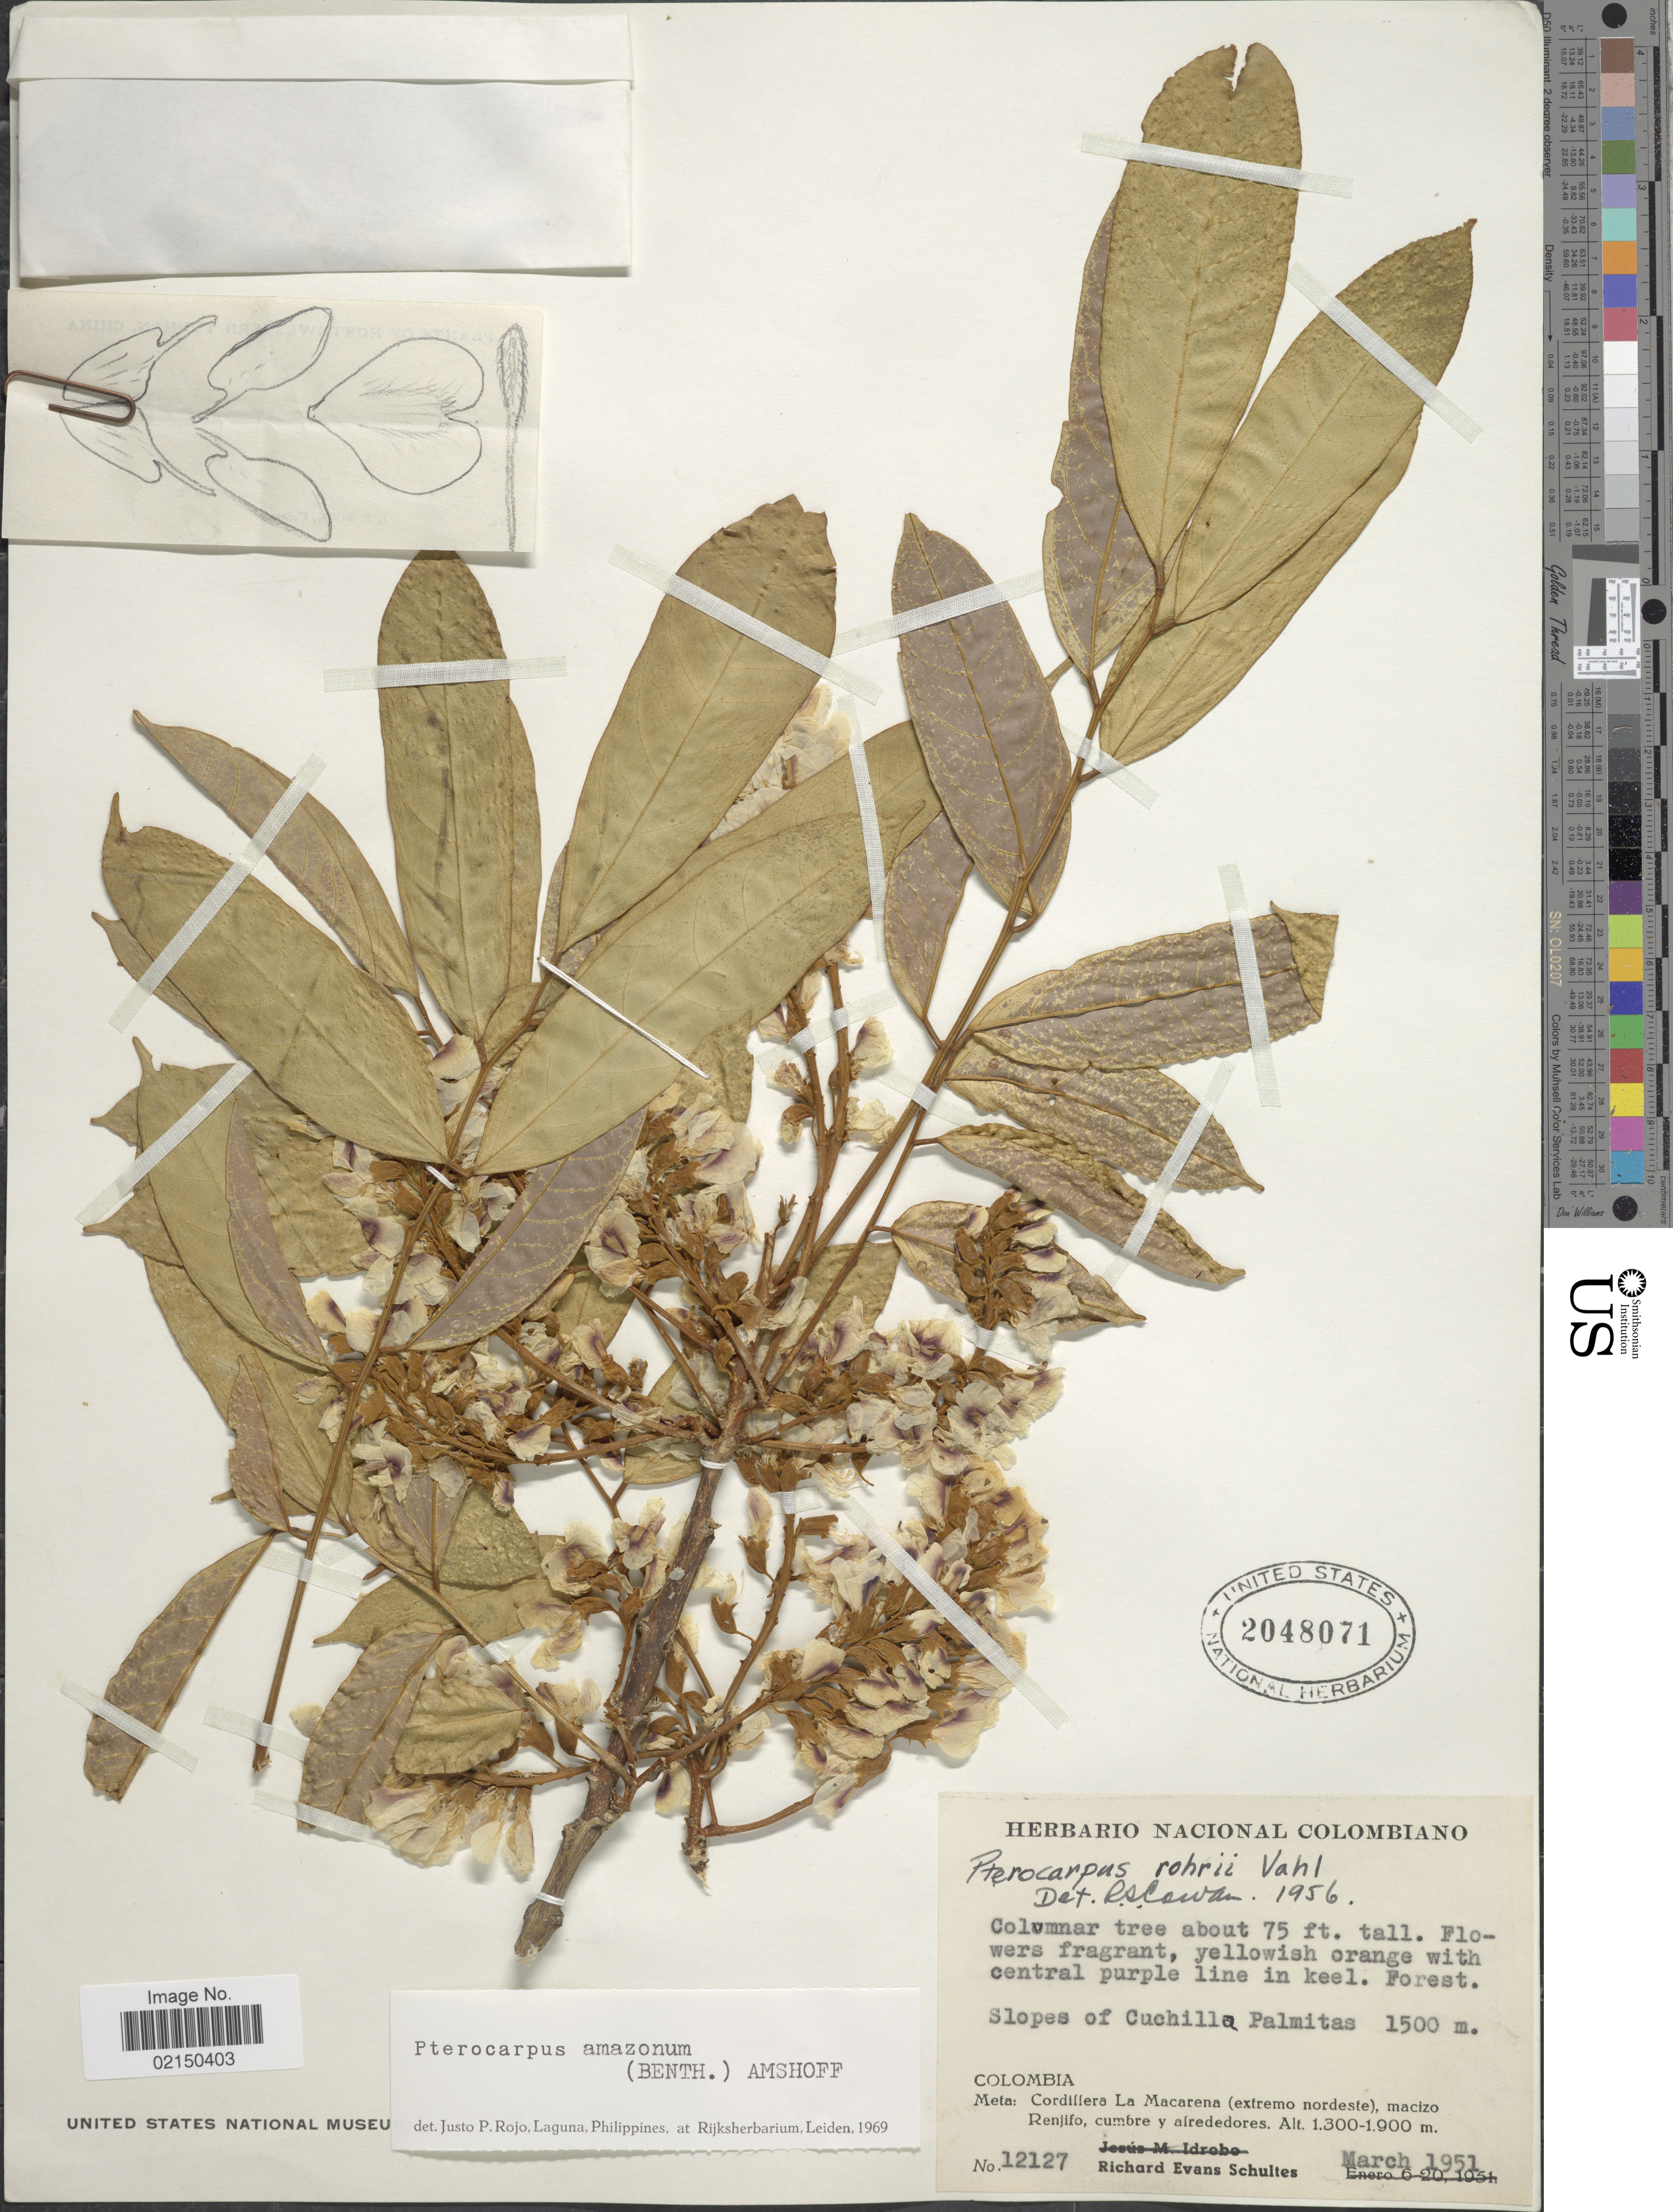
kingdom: Plantae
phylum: Tracheophyta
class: Magnoliopsida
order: Fabales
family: Fabaceae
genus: Pterocarpus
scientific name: Pterocarpus amazonum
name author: (Benth.) Amshoff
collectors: R. E. Schultes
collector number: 12127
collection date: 1951-03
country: Colombia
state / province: Meta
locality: Slopes of Cuchilla Palmitas, Cordillera La Macarena (extremo nordeste), macizo Renjifo, cumbre y alrededores.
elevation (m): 1500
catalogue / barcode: US 2048071